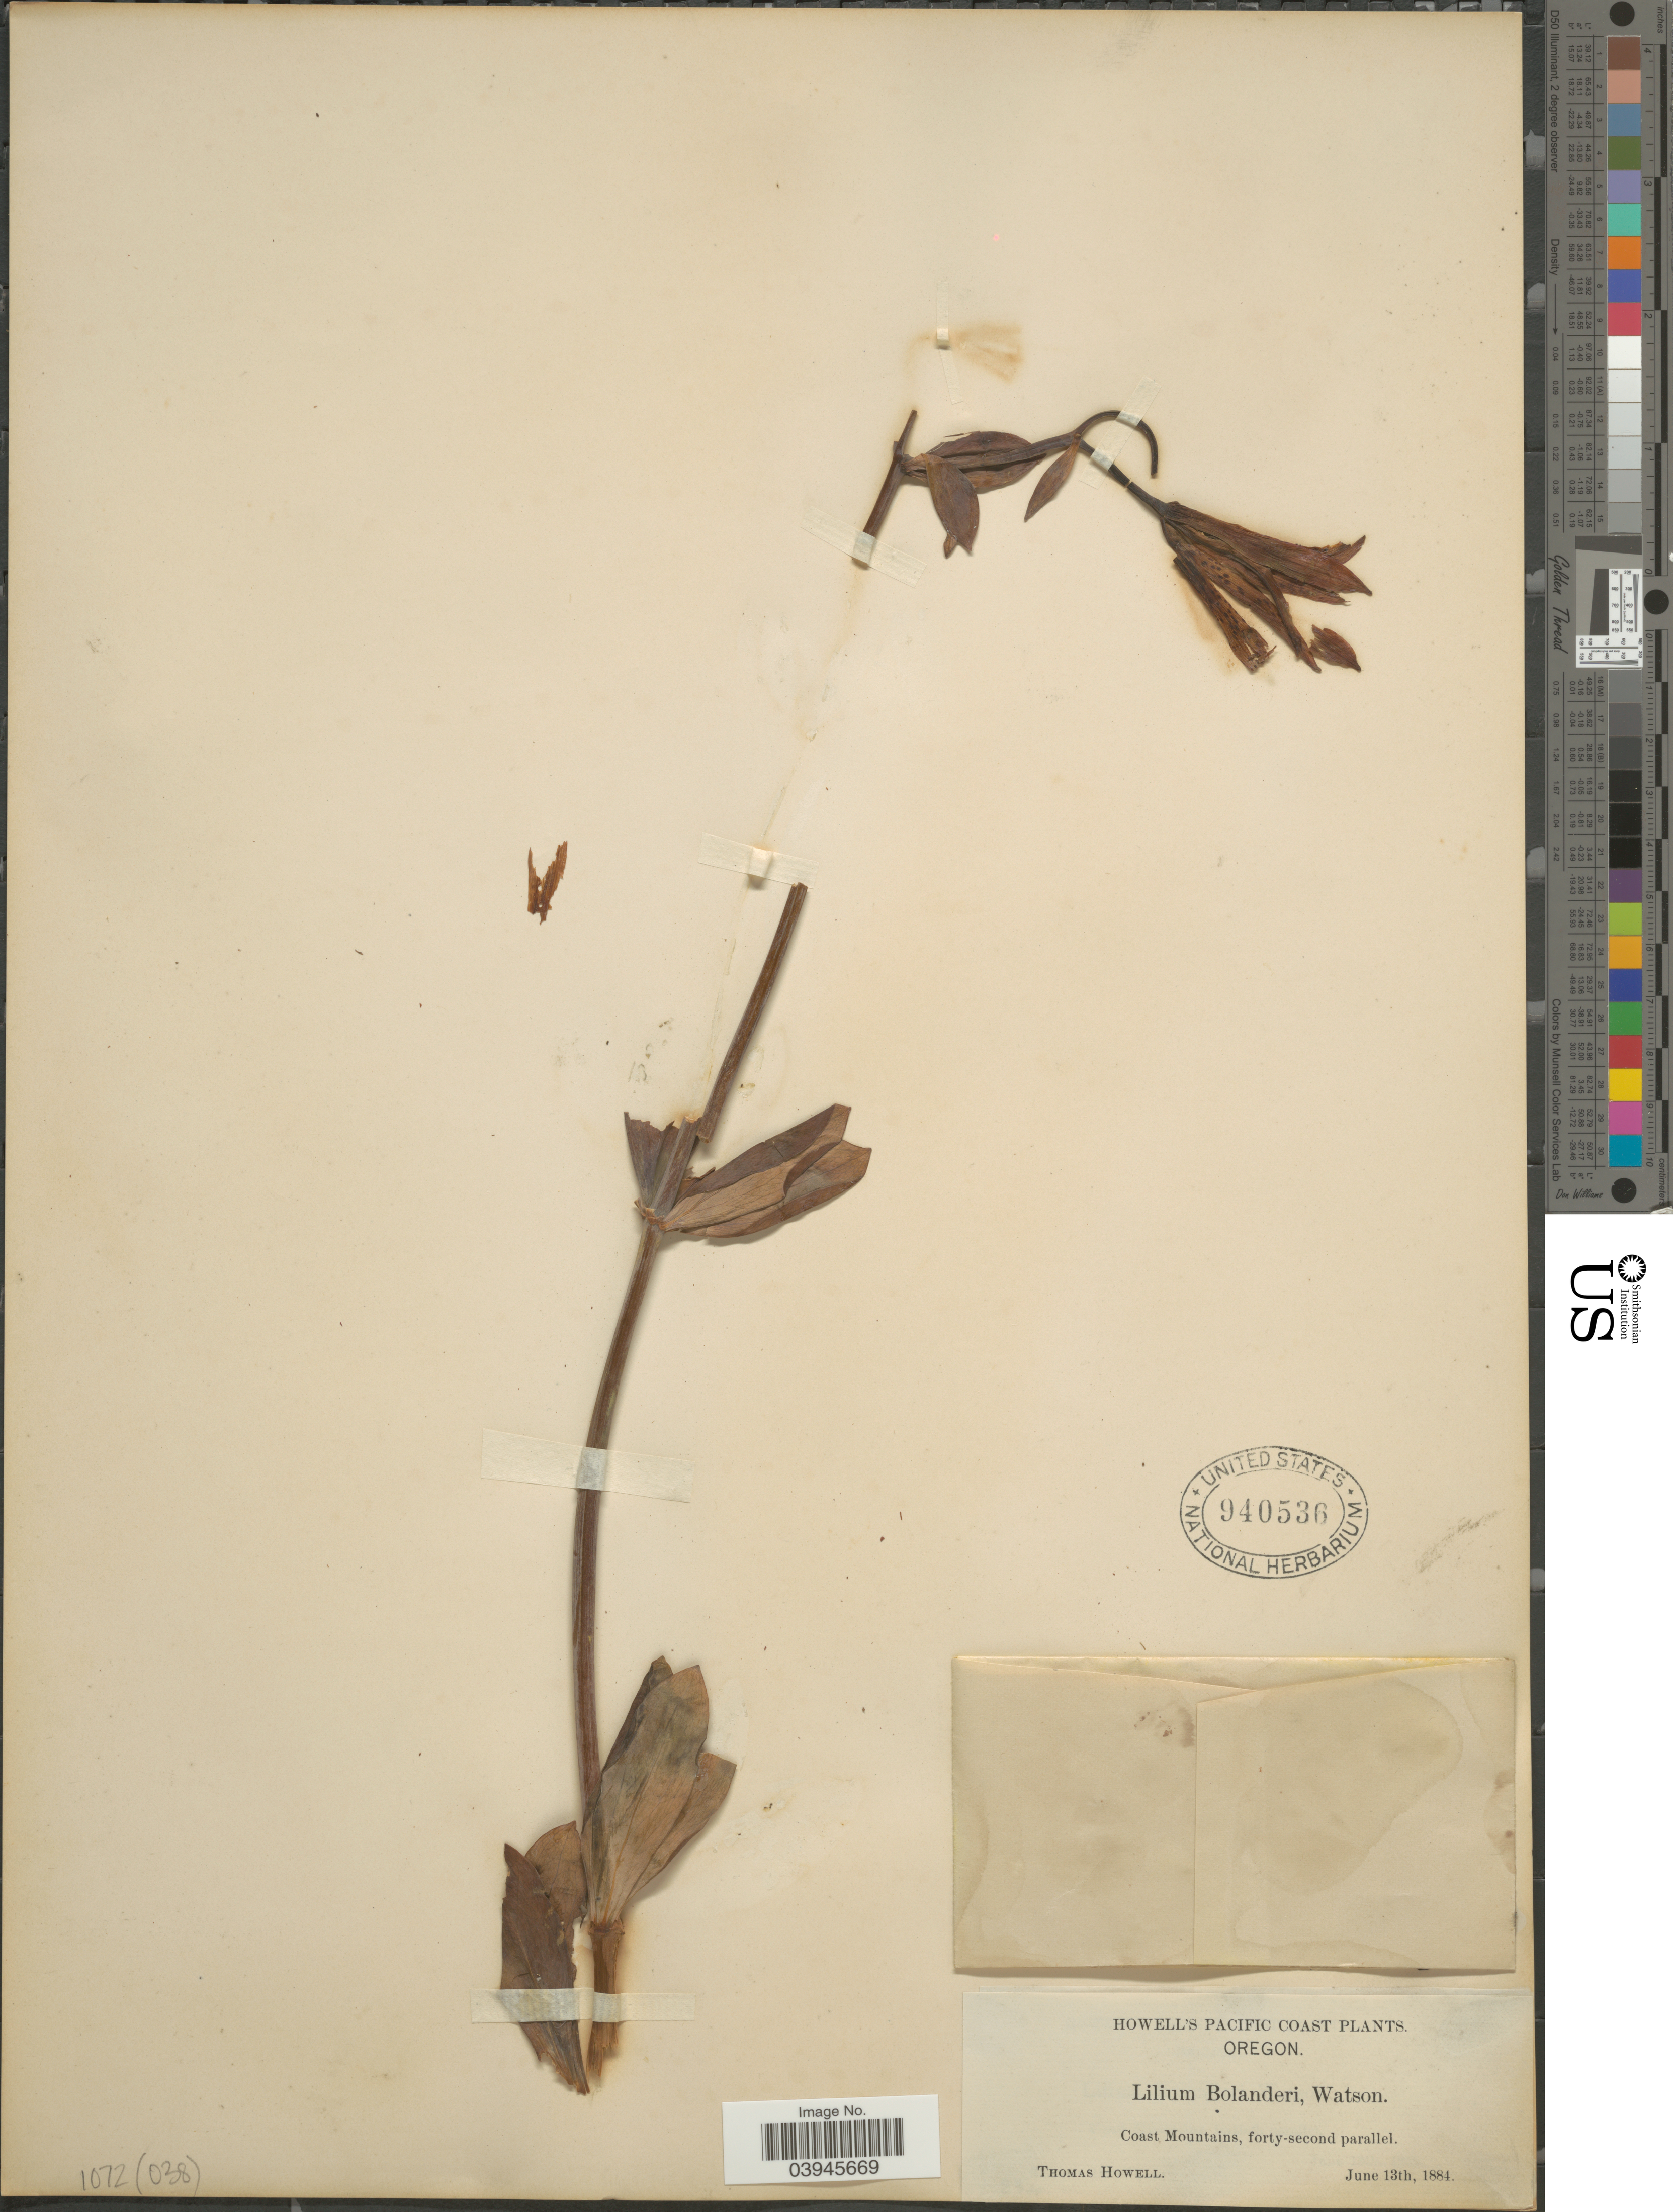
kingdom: Plantae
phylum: Tracheophyta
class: Liliopsida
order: Liliales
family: Liliaceae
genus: Lilium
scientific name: Lilium bolanderi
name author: S. Watson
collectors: T. Howell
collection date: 1884-06-13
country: United States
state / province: Oregon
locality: Pacific Coast. Coast Mountains, forty-second parallel.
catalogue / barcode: US 940536